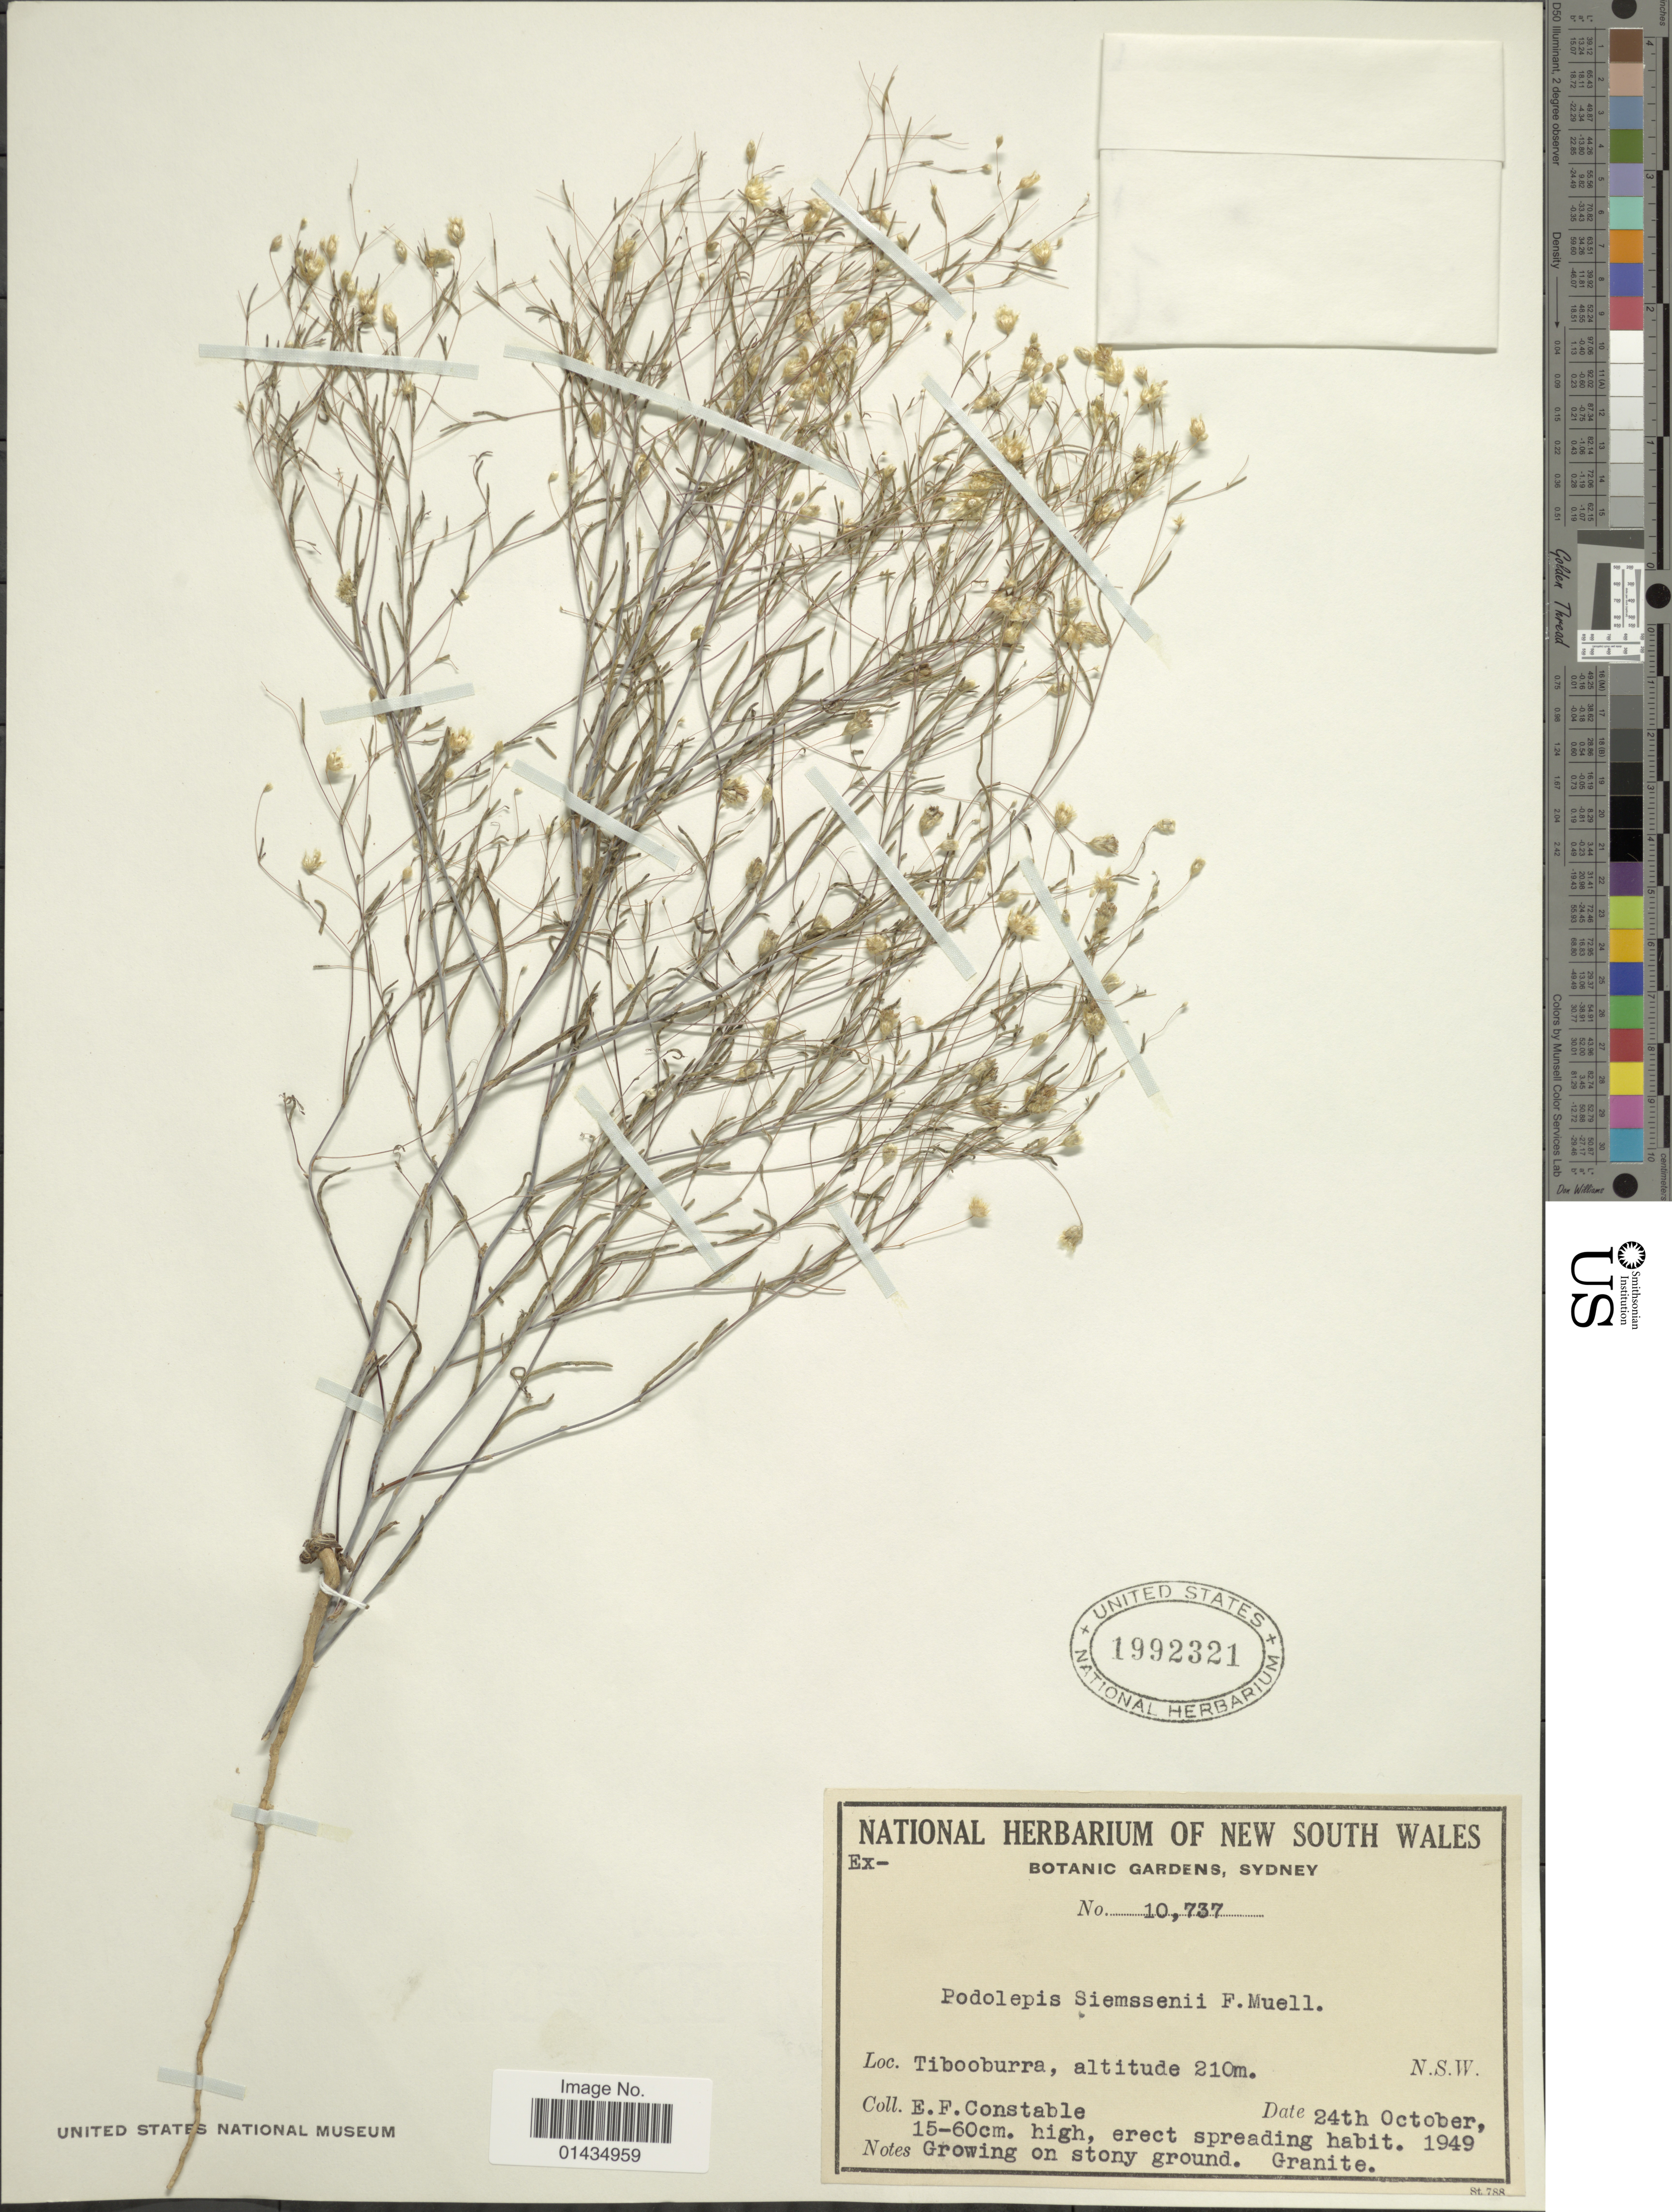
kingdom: Plantae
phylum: Tracheophyta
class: Magnoliopsida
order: Asterales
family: Asteraceae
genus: Podolepis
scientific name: Podolepis siemssenia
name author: F. Muell. ex Benth.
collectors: E. F. Constable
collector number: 10737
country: Australia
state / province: New South Wales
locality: Tibooburra, growing on stony ground, Granite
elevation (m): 210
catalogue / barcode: US 1992321